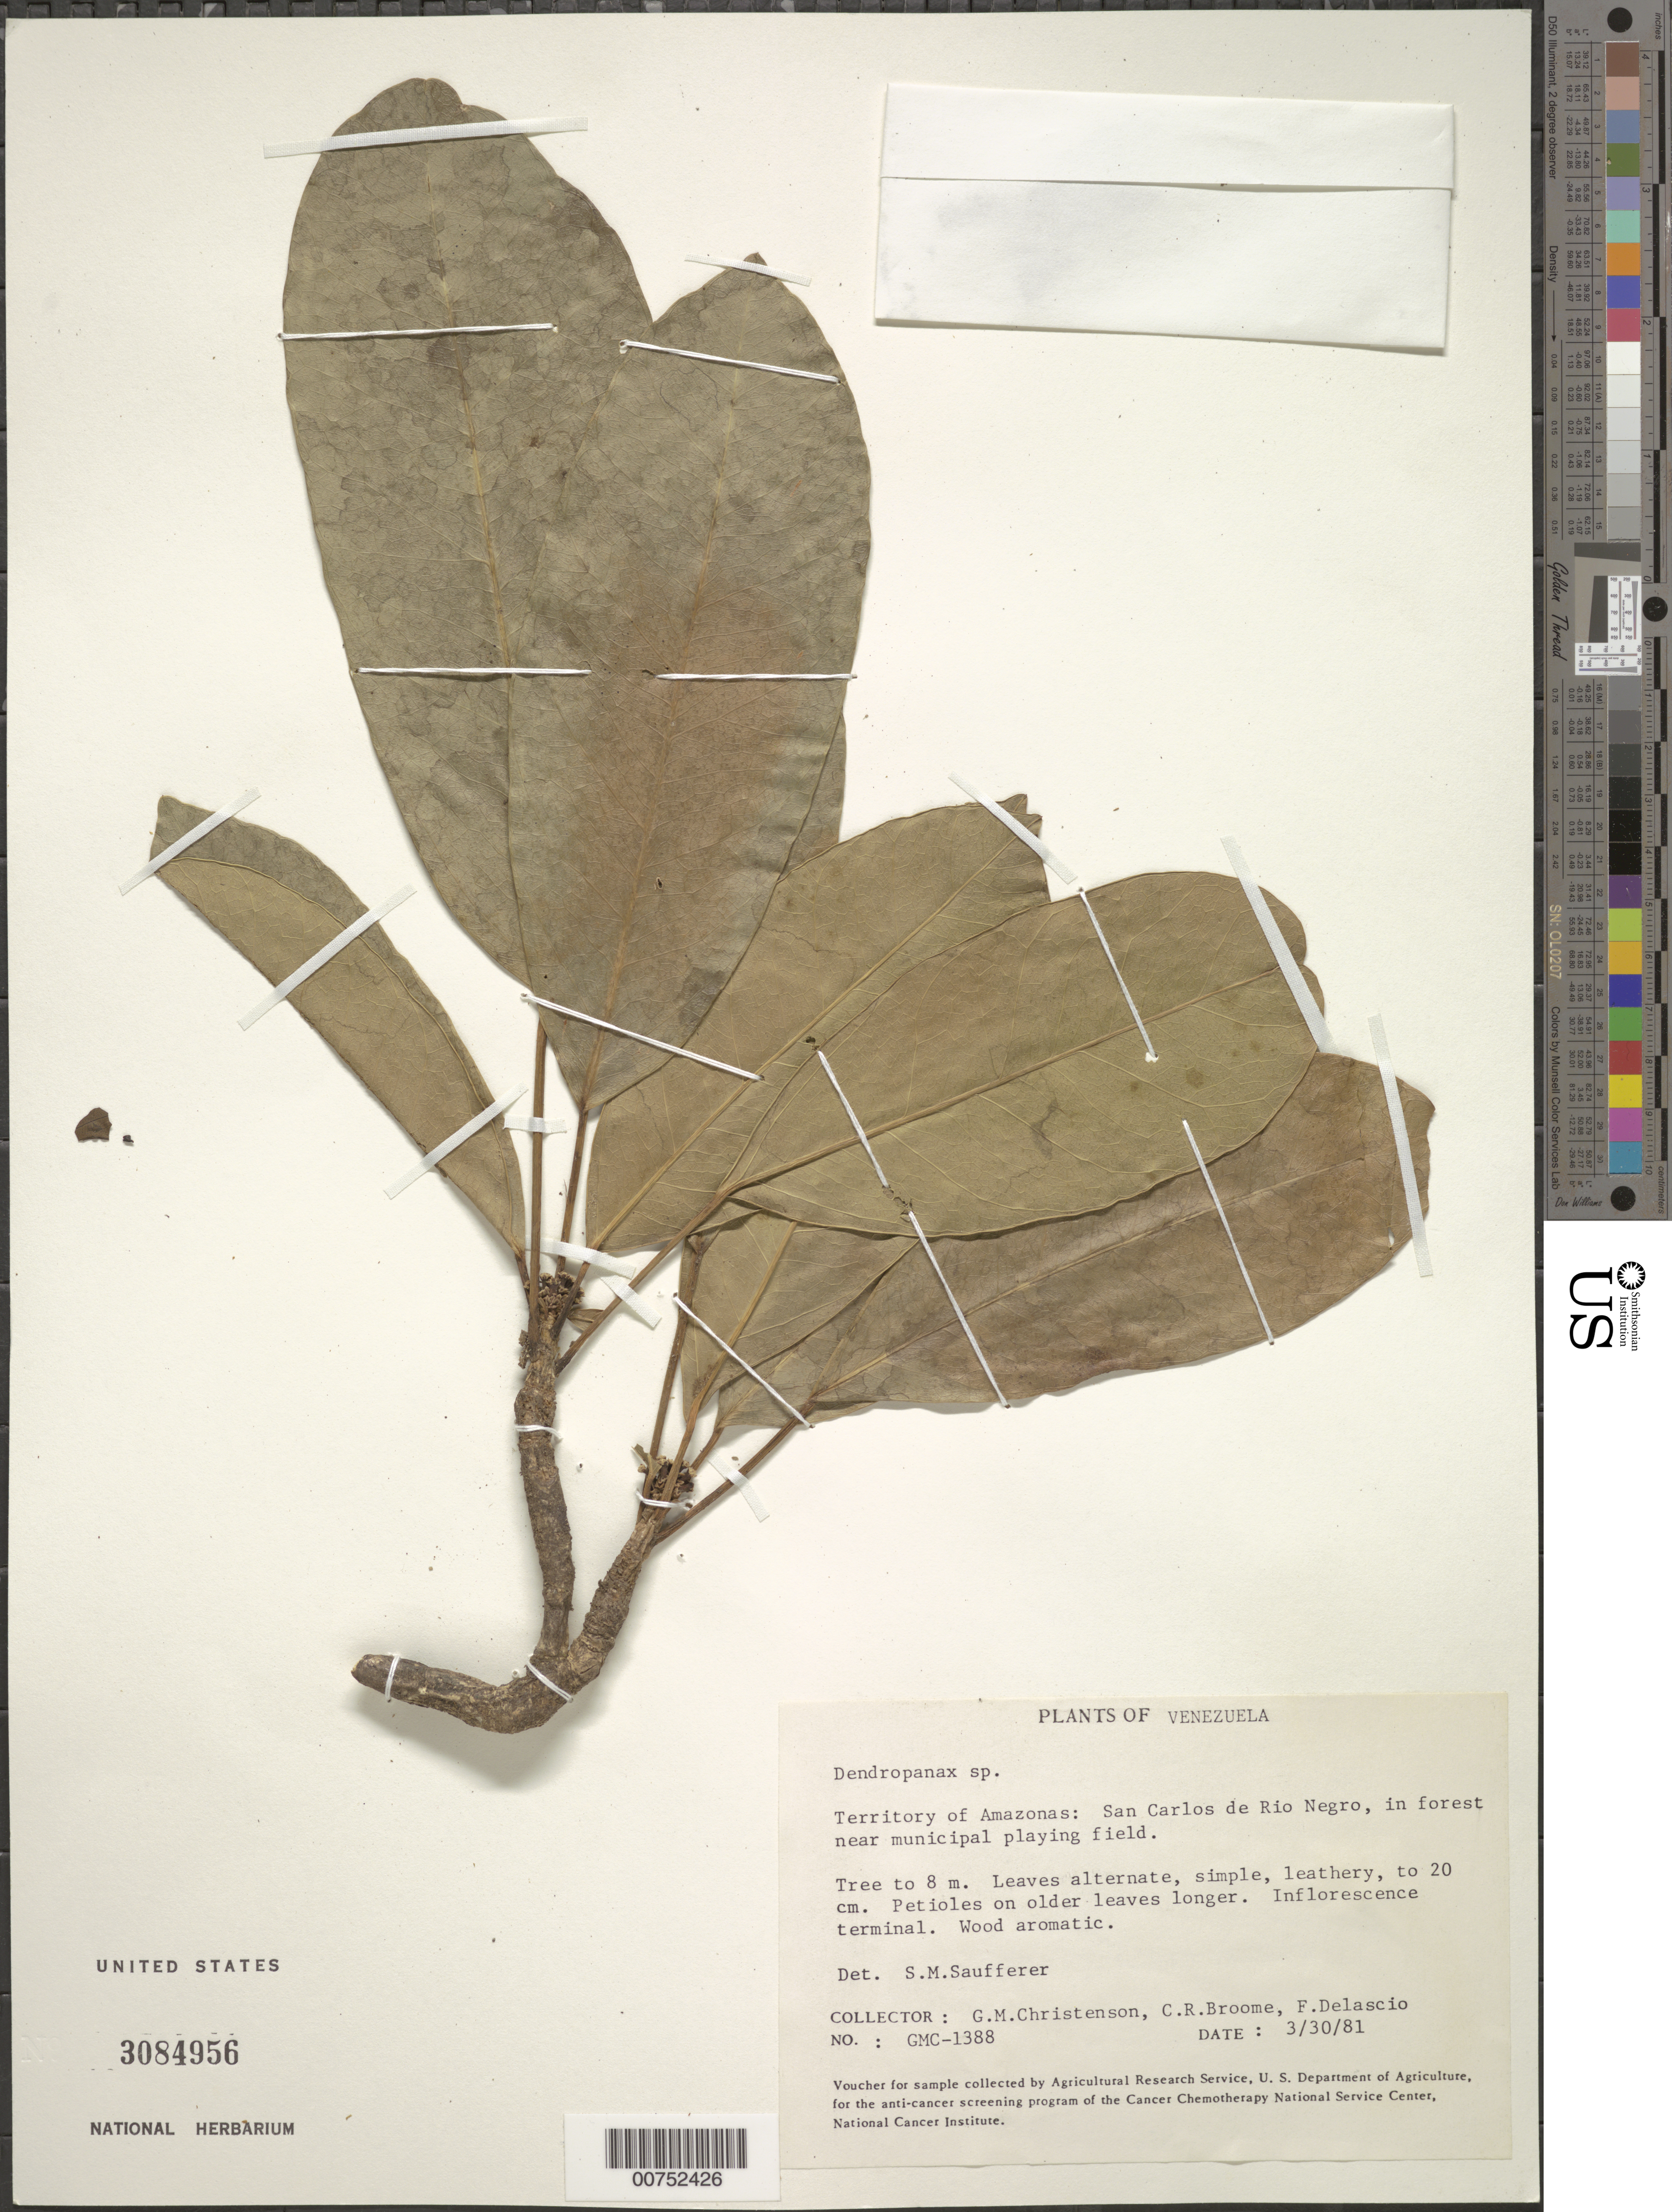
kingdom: Plantae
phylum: Tracheophyta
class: Magnoliopsida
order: Apiales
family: Araliaceae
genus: Dendropanax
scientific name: Dendropanax sp.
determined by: Saufferer, S. M.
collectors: G. Christenson, C. R. Broome & F. Delascio C.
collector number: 1388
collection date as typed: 30-Mar-81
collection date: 1981-03-30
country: Venezuela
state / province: Amazonas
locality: San Carlos de Río Negro, near municipal playing field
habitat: Forest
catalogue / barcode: US 3084956